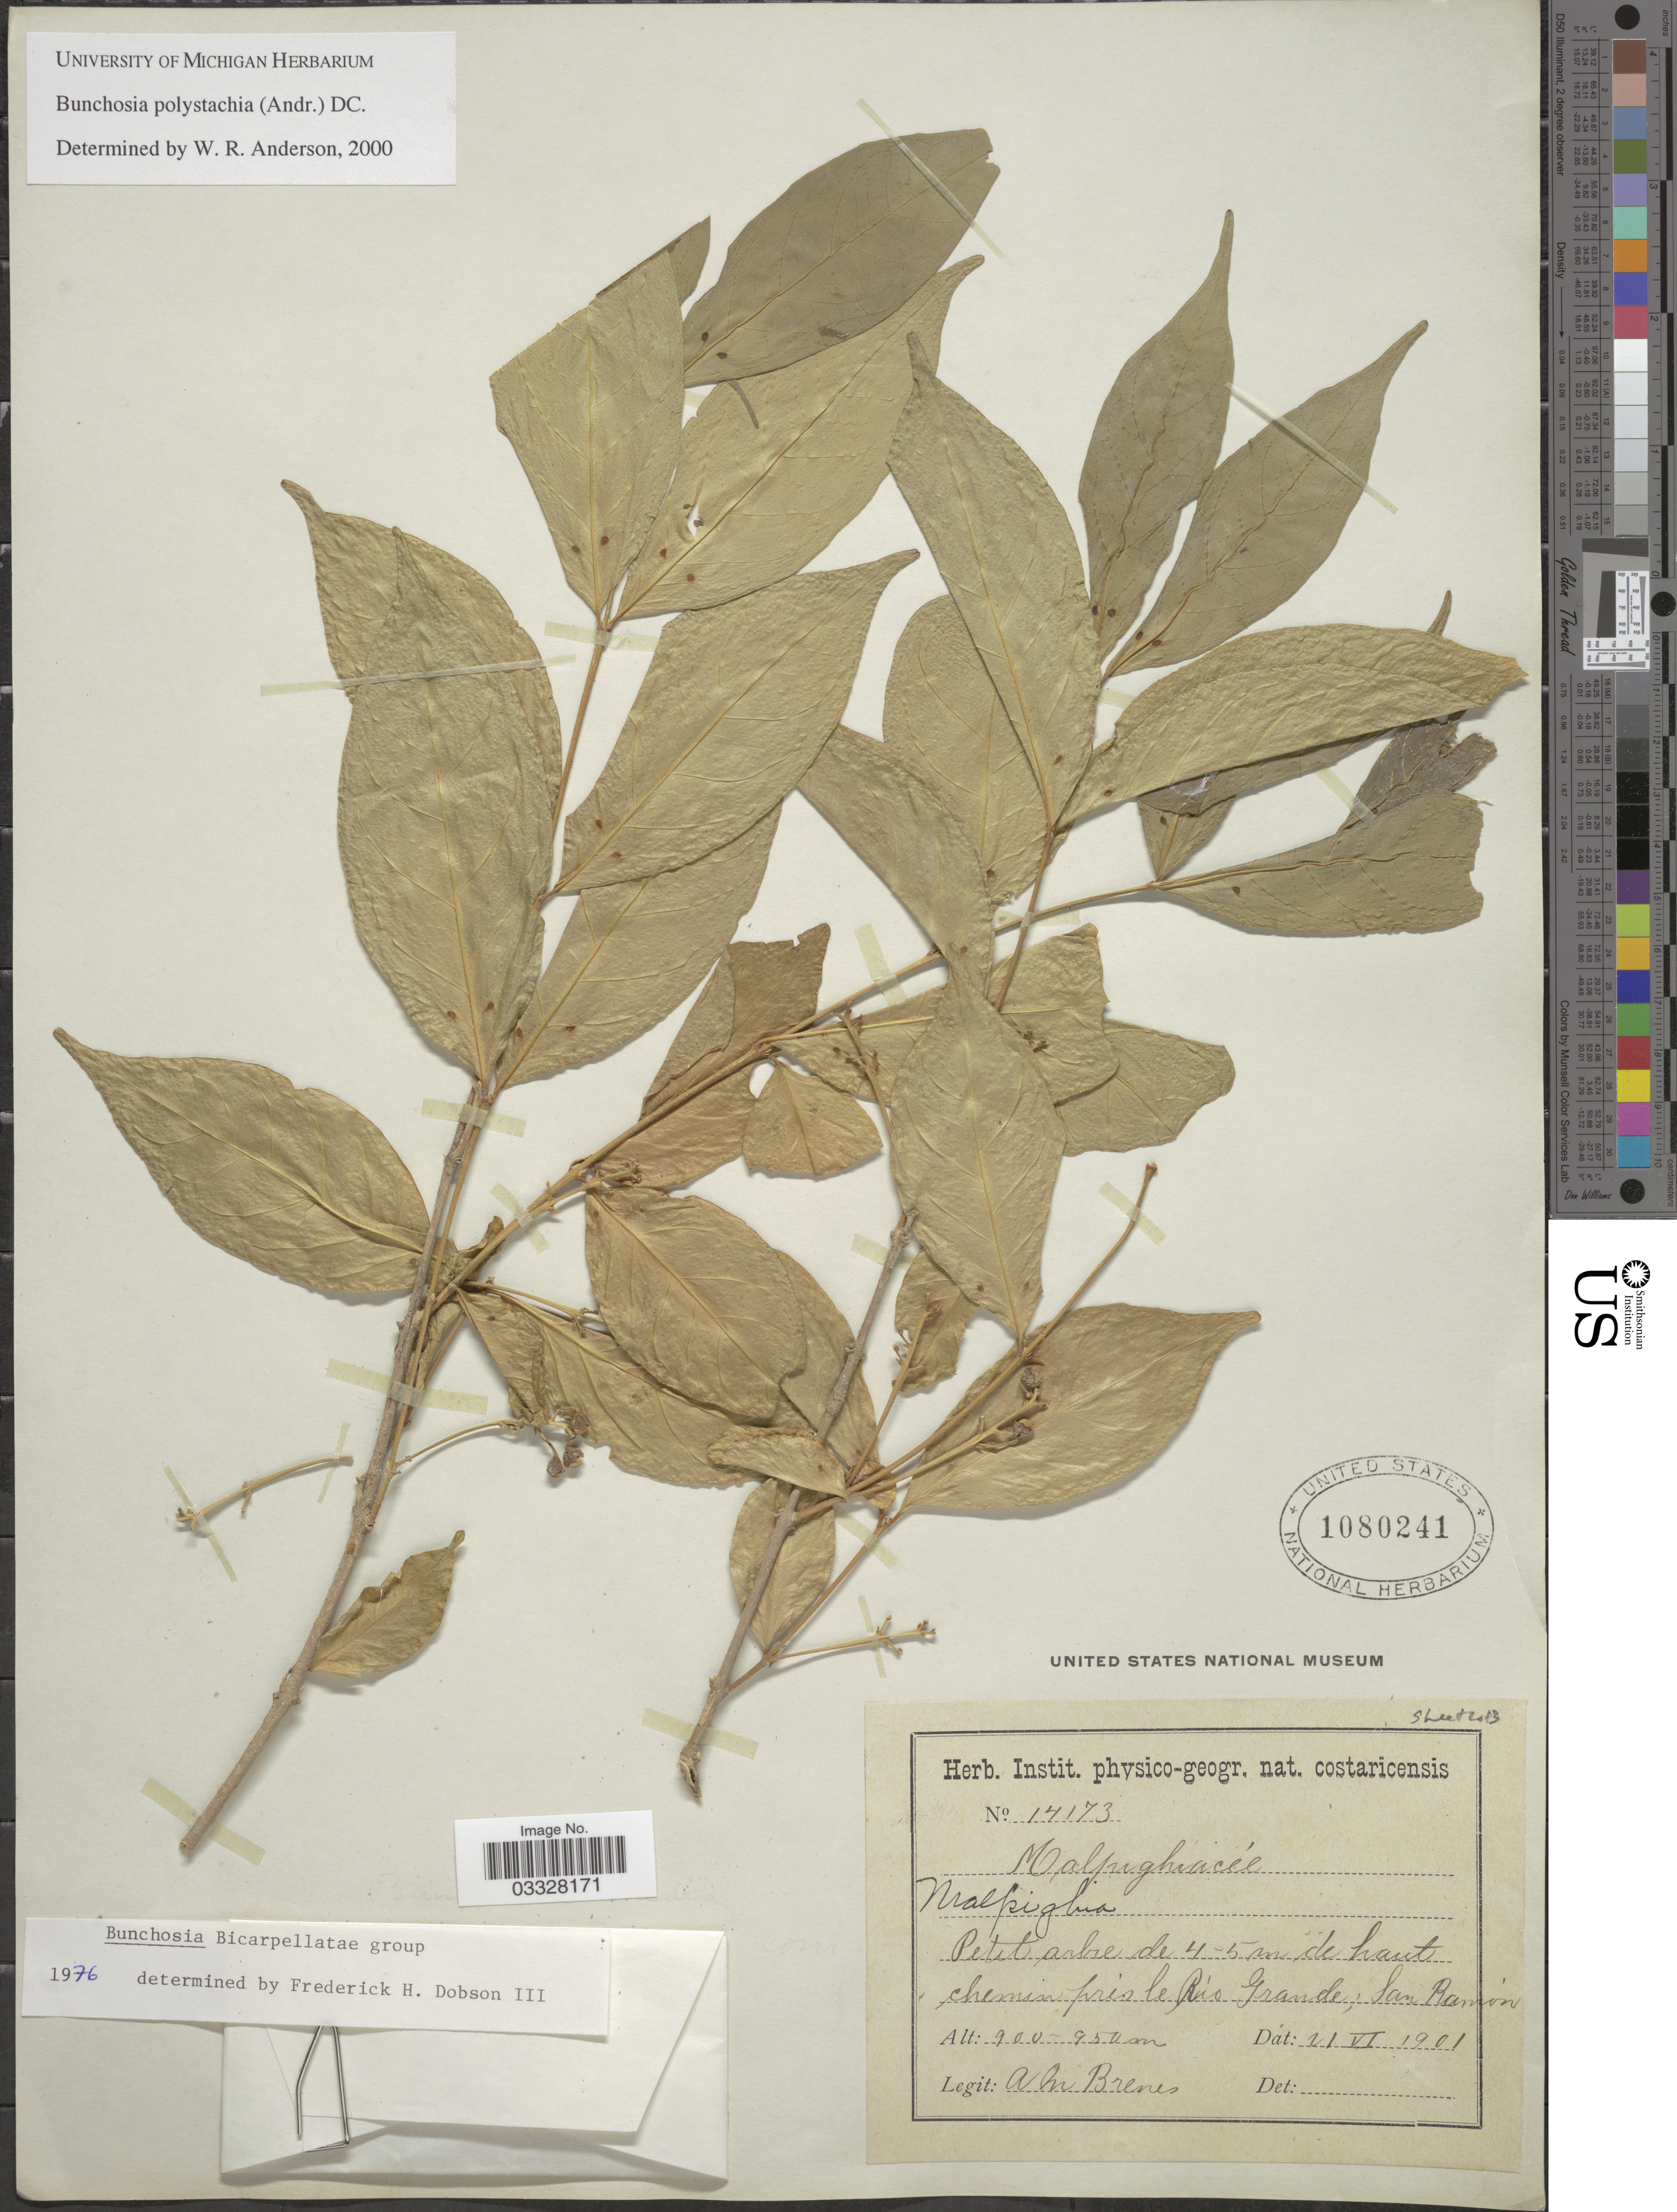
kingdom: Plantae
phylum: Tracheophyta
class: Magnoliopsida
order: Malpighiales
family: Malpighiaceae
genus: Bunchosia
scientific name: Bunchosia polystachya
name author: (Andrews) DC.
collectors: A. Brenes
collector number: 14173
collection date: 1901-06-21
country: Costa Rica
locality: Chemin près le Río Grande; San Ramón.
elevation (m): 900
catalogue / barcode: US 1080241